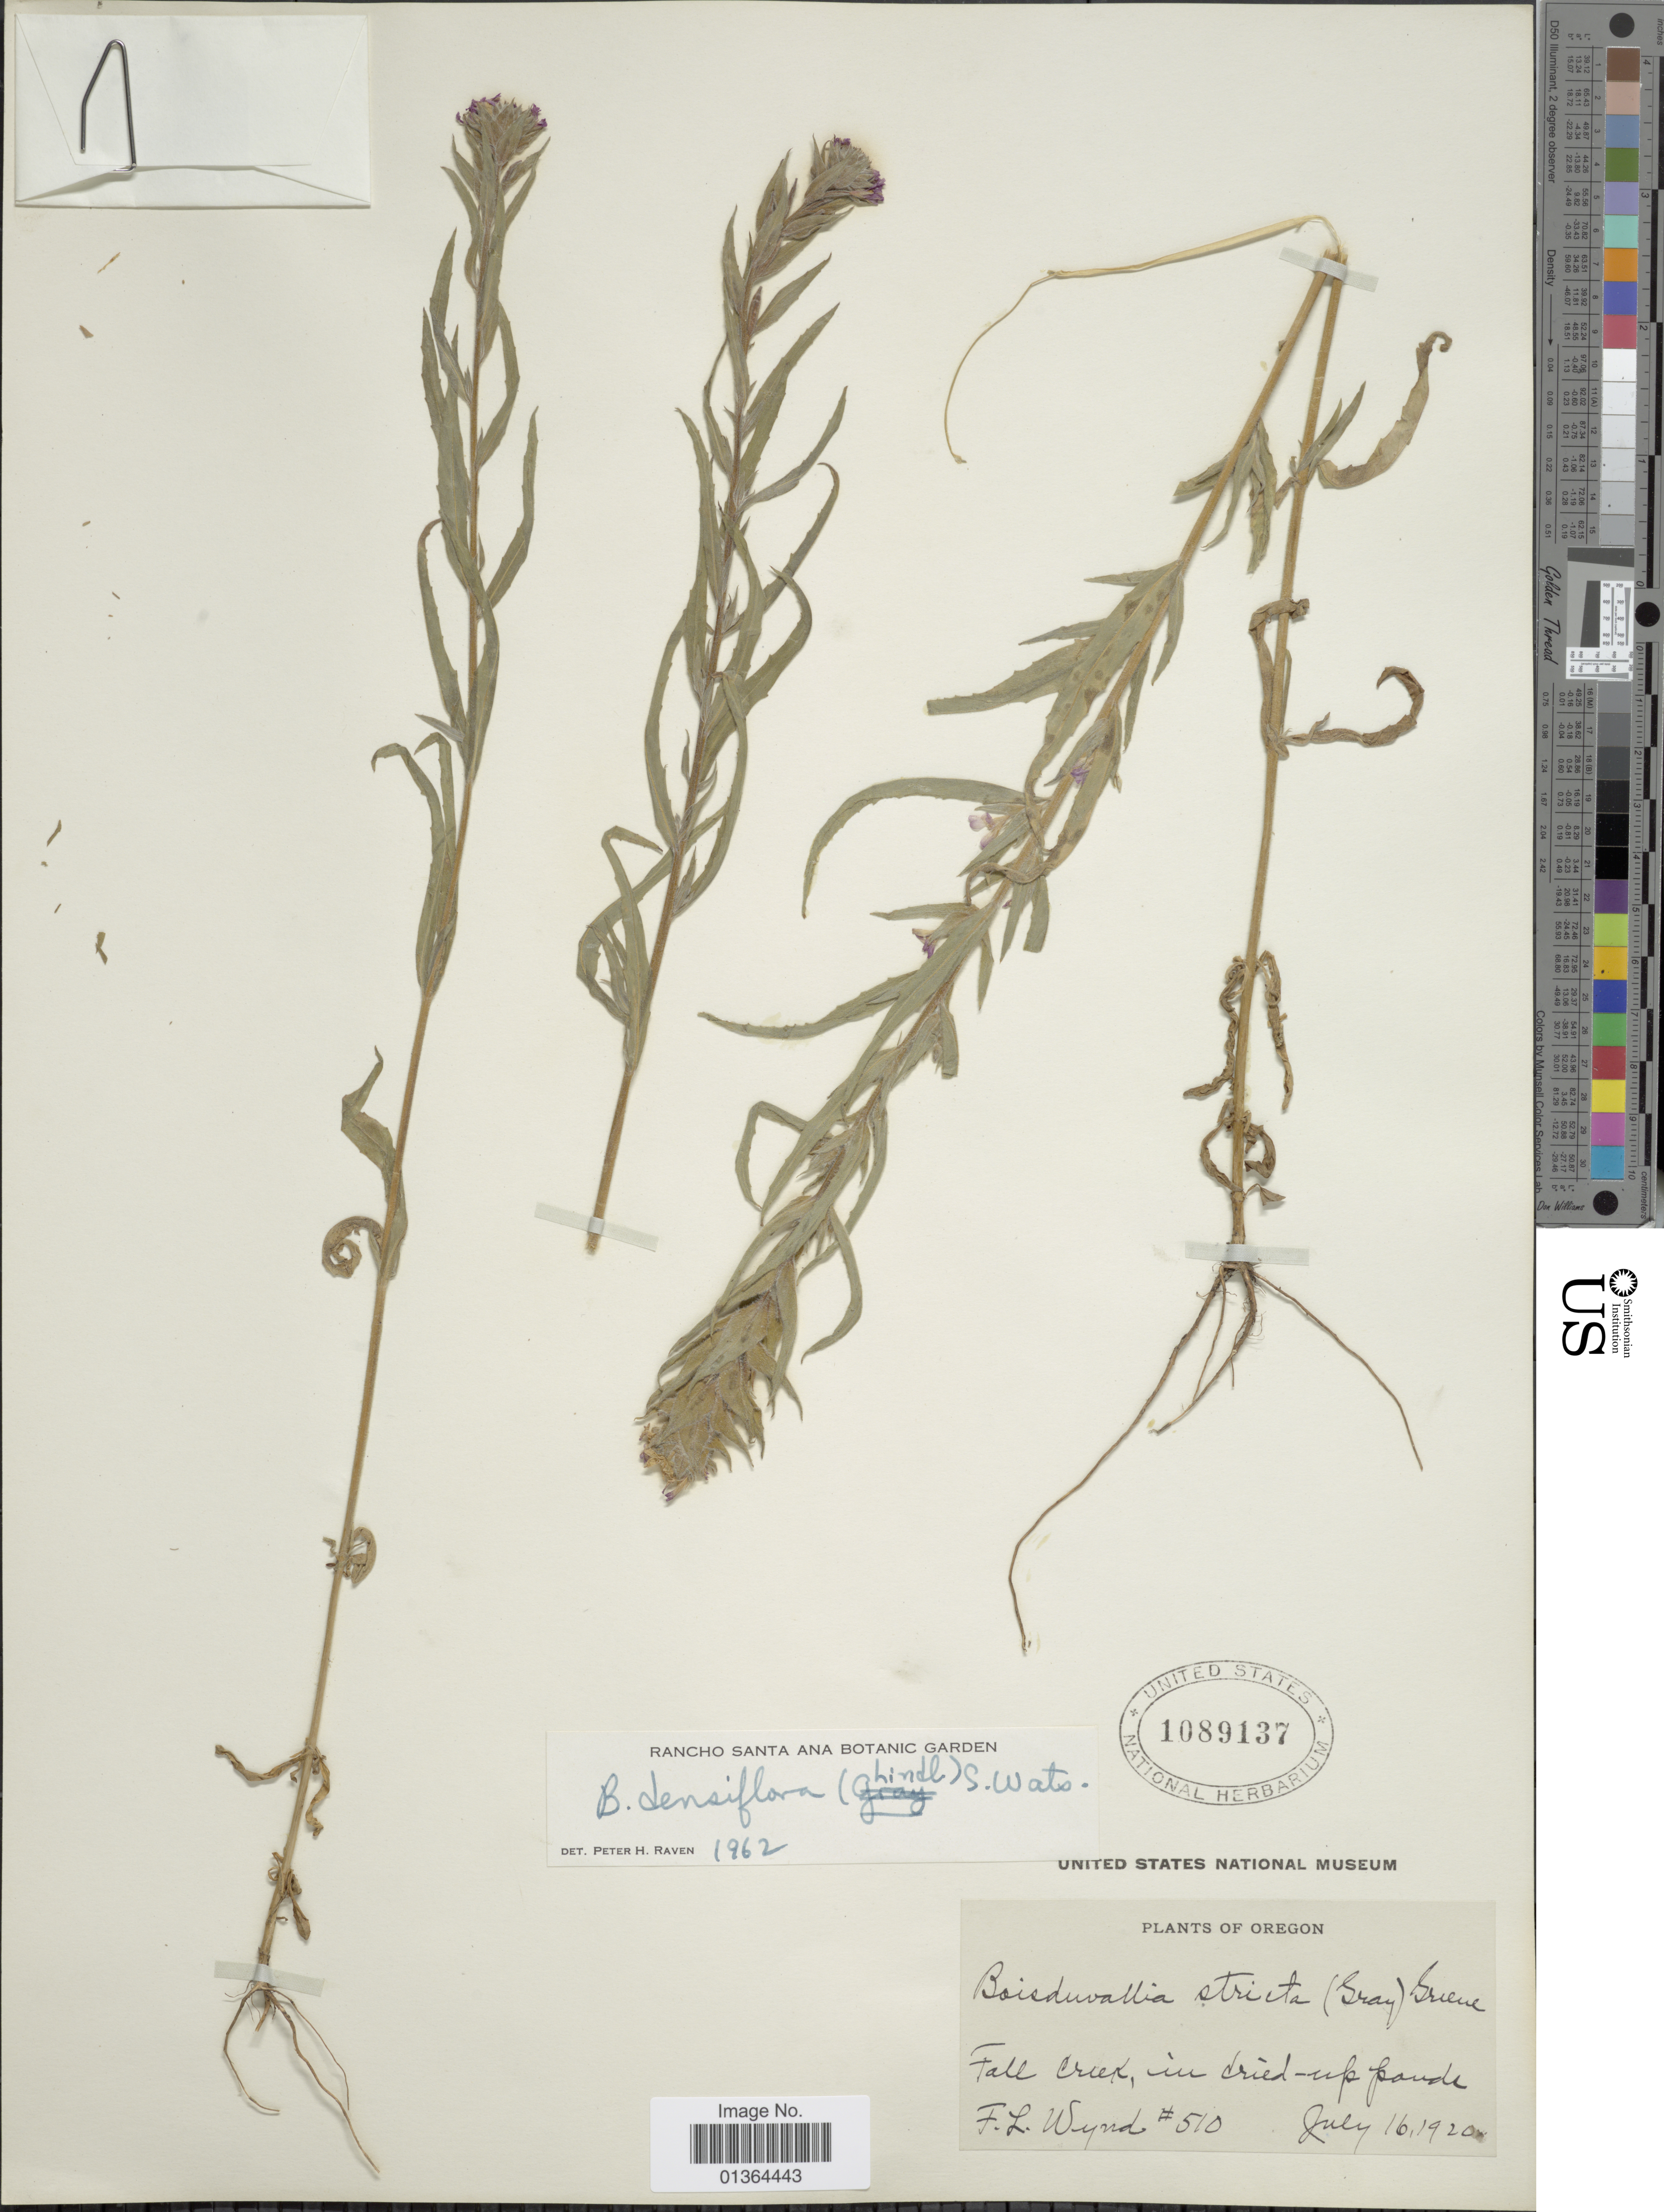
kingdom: Plantae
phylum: Tracheophyta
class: Magnoliopsida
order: Myrtales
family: Onagraceae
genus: Epilobium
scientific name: Epilobium densiflorum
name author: (Lindl.) Hoch & P.H. Raven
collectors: F. L. Wynd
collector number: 510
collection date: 1920-07-16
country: United States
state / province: Oregon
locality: Fall Creek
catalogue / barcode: US 1089137